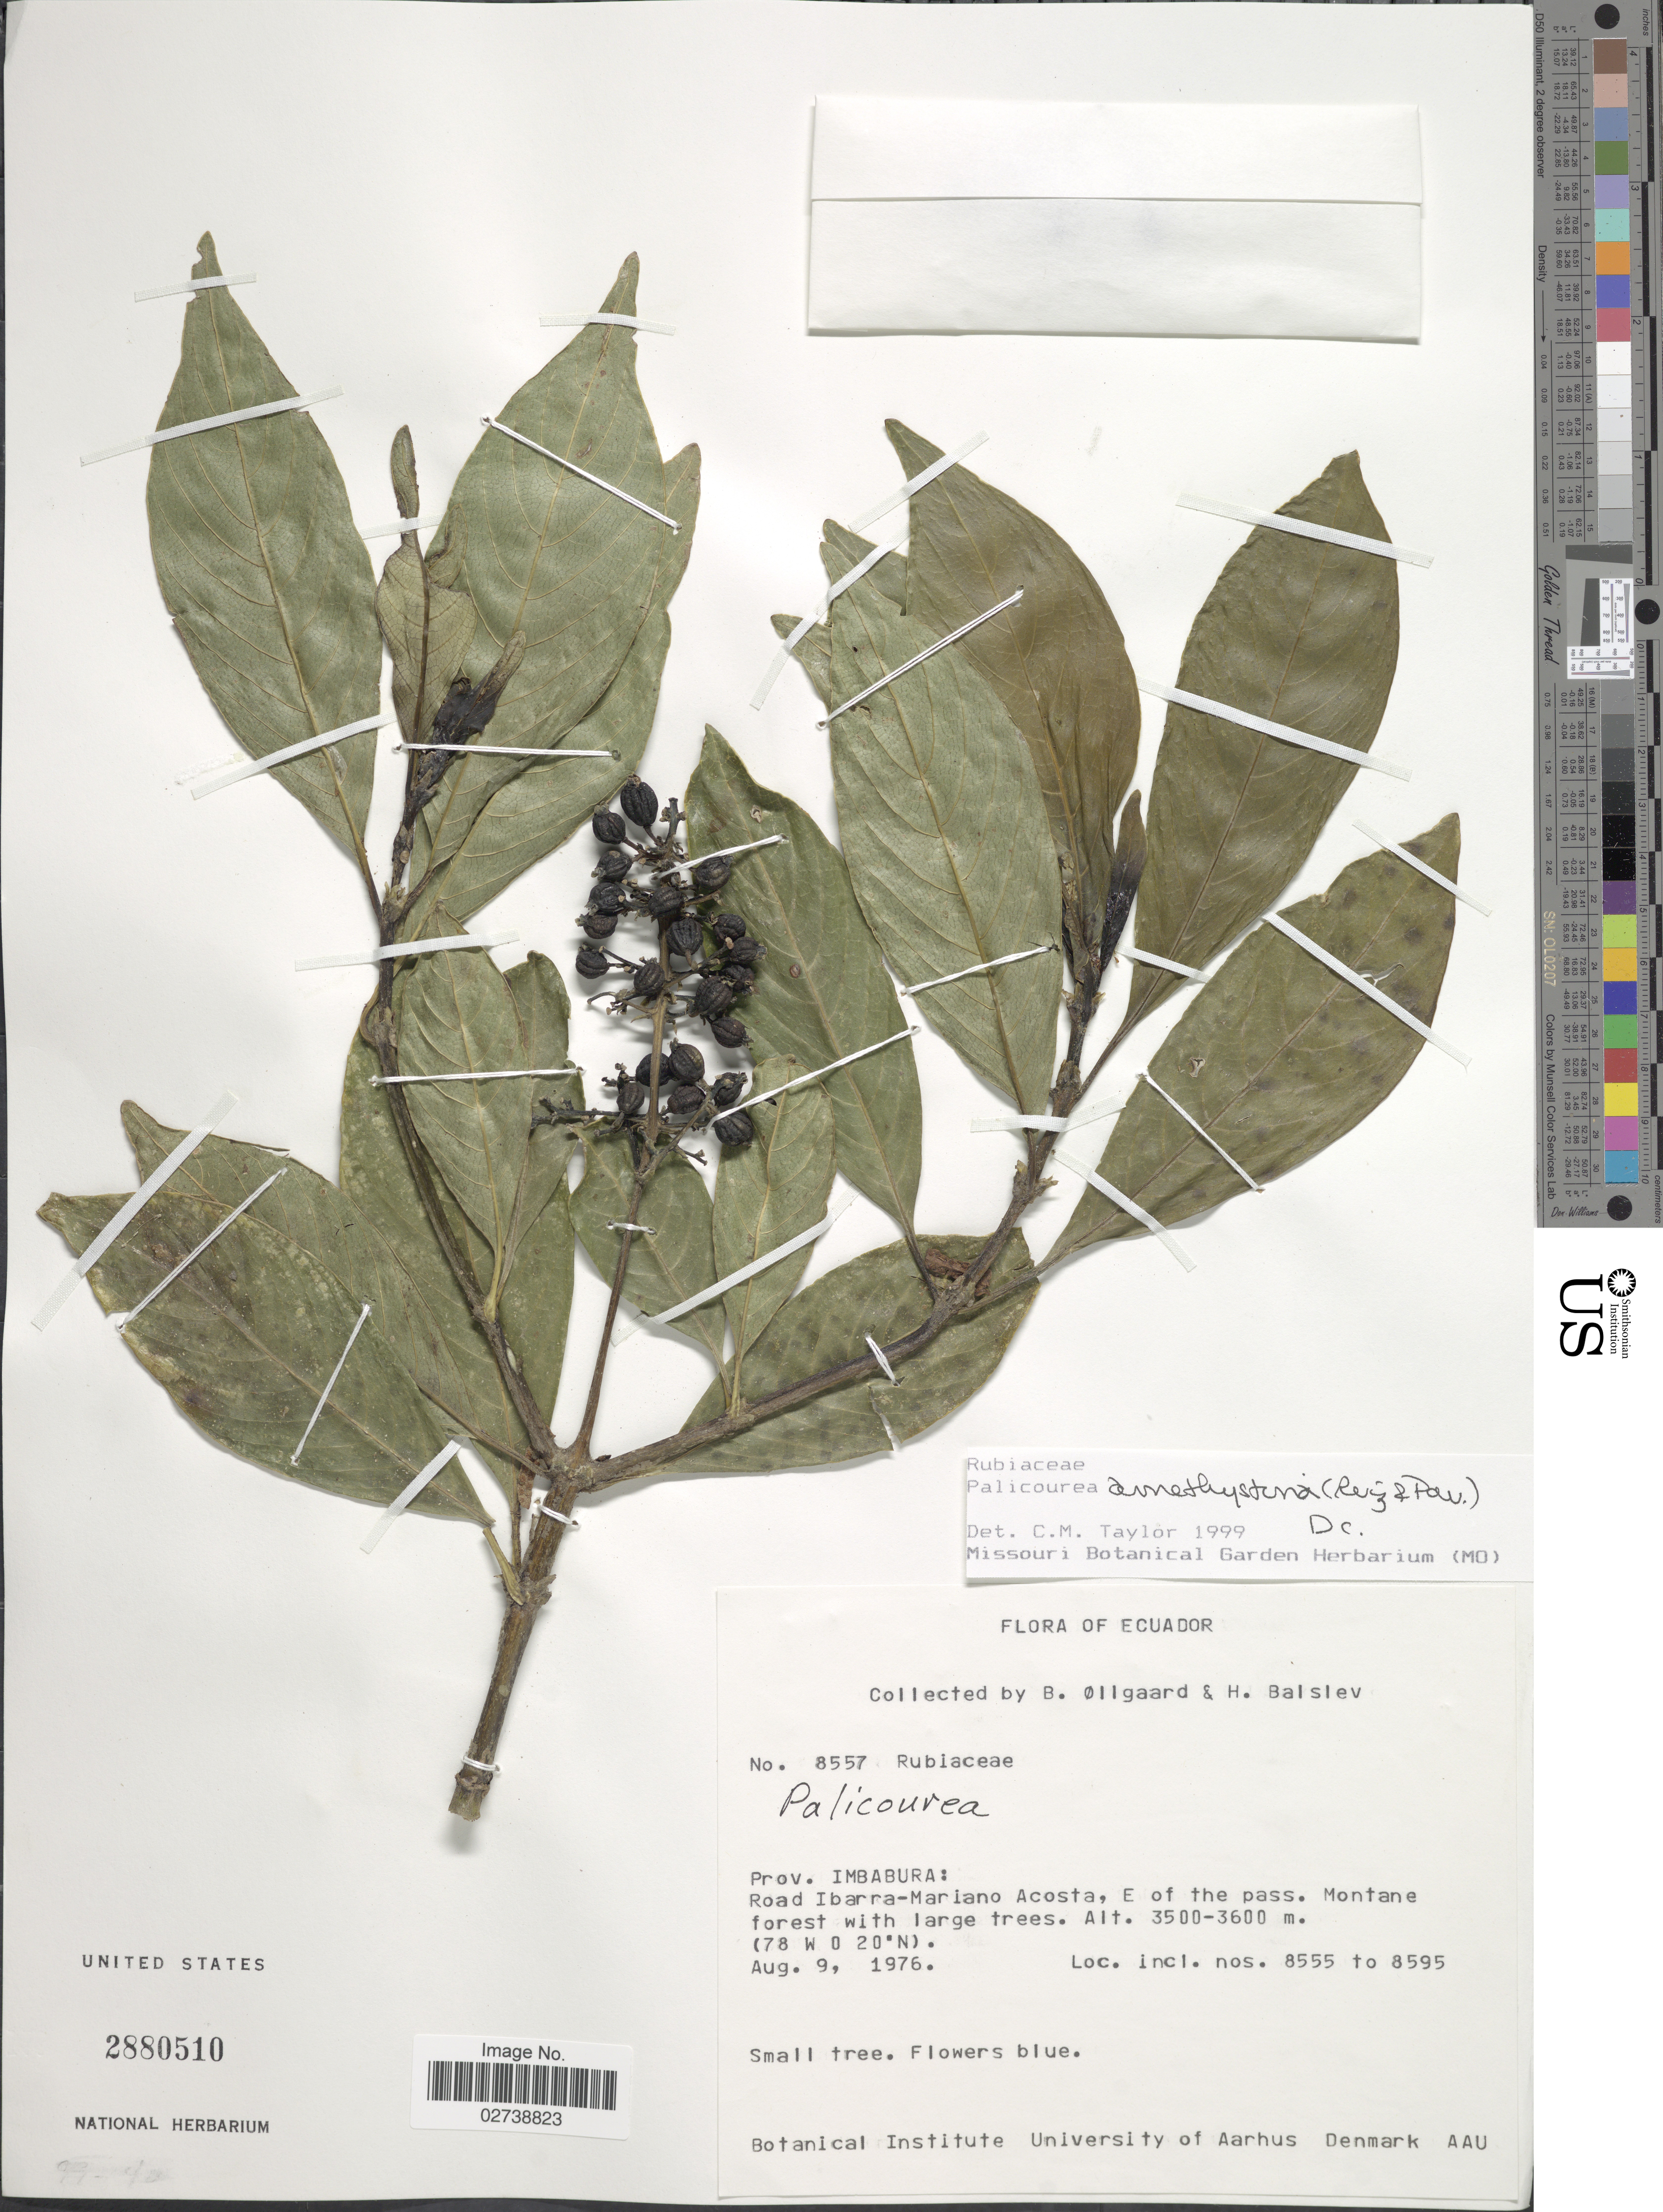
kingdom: Plantae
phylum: Tracheophyta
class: Magnoliopsida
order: Gentianales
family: Rubiaceae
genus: Palicourea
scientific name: Palicourea amethystina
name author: (Ruiz & Pav.) DC.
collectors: B. Øllgaard & H. Balslev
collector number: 8557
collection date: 1976-08-09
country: Ecuador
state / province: Imbabura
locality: Road Ibarra-Mariano Acosta, E of the pass. Montane forest with large trees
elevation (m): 3500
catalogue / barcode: US 2880510